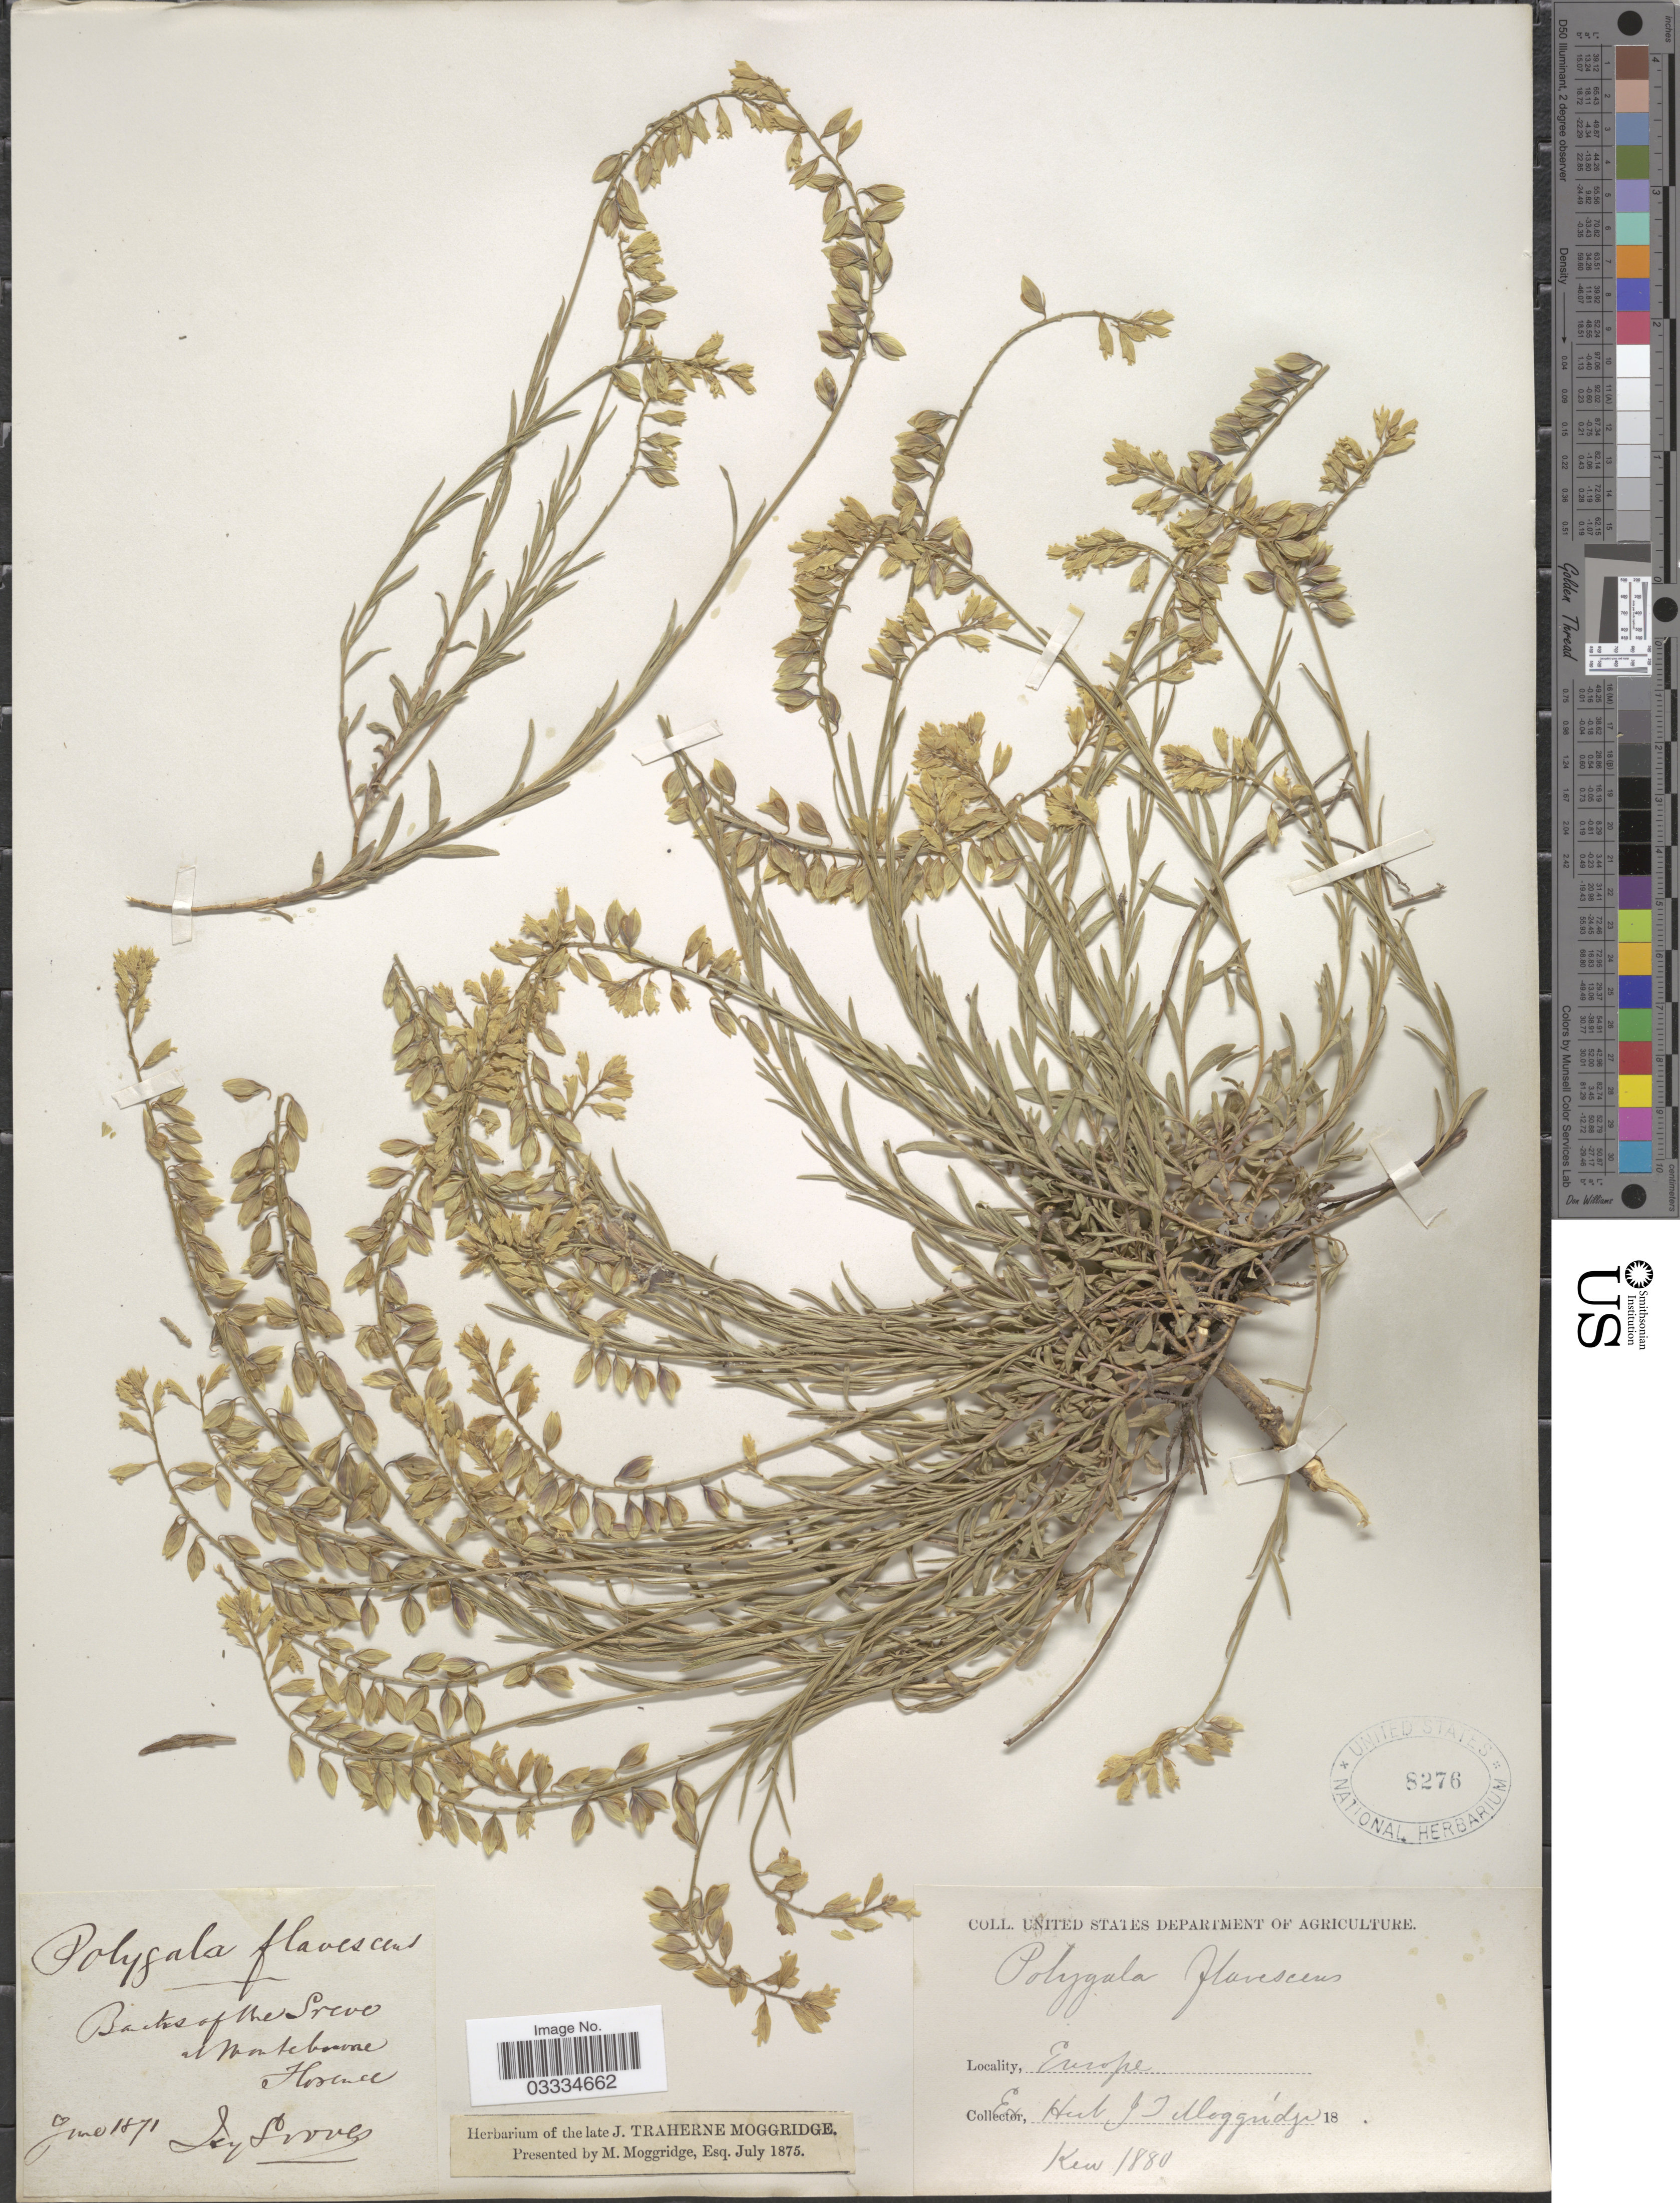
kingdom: Plantae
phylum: Tracheophyta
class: Magnoliopsida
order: Fabales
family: Polygalaceae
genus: Polygala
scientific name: Polygala flavescens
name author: DC.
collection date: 1871-06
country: Italy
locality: Europe. Banks of the Sreve [interpreted] Montebourne [illegible text] Florence.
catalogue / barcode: US 8276